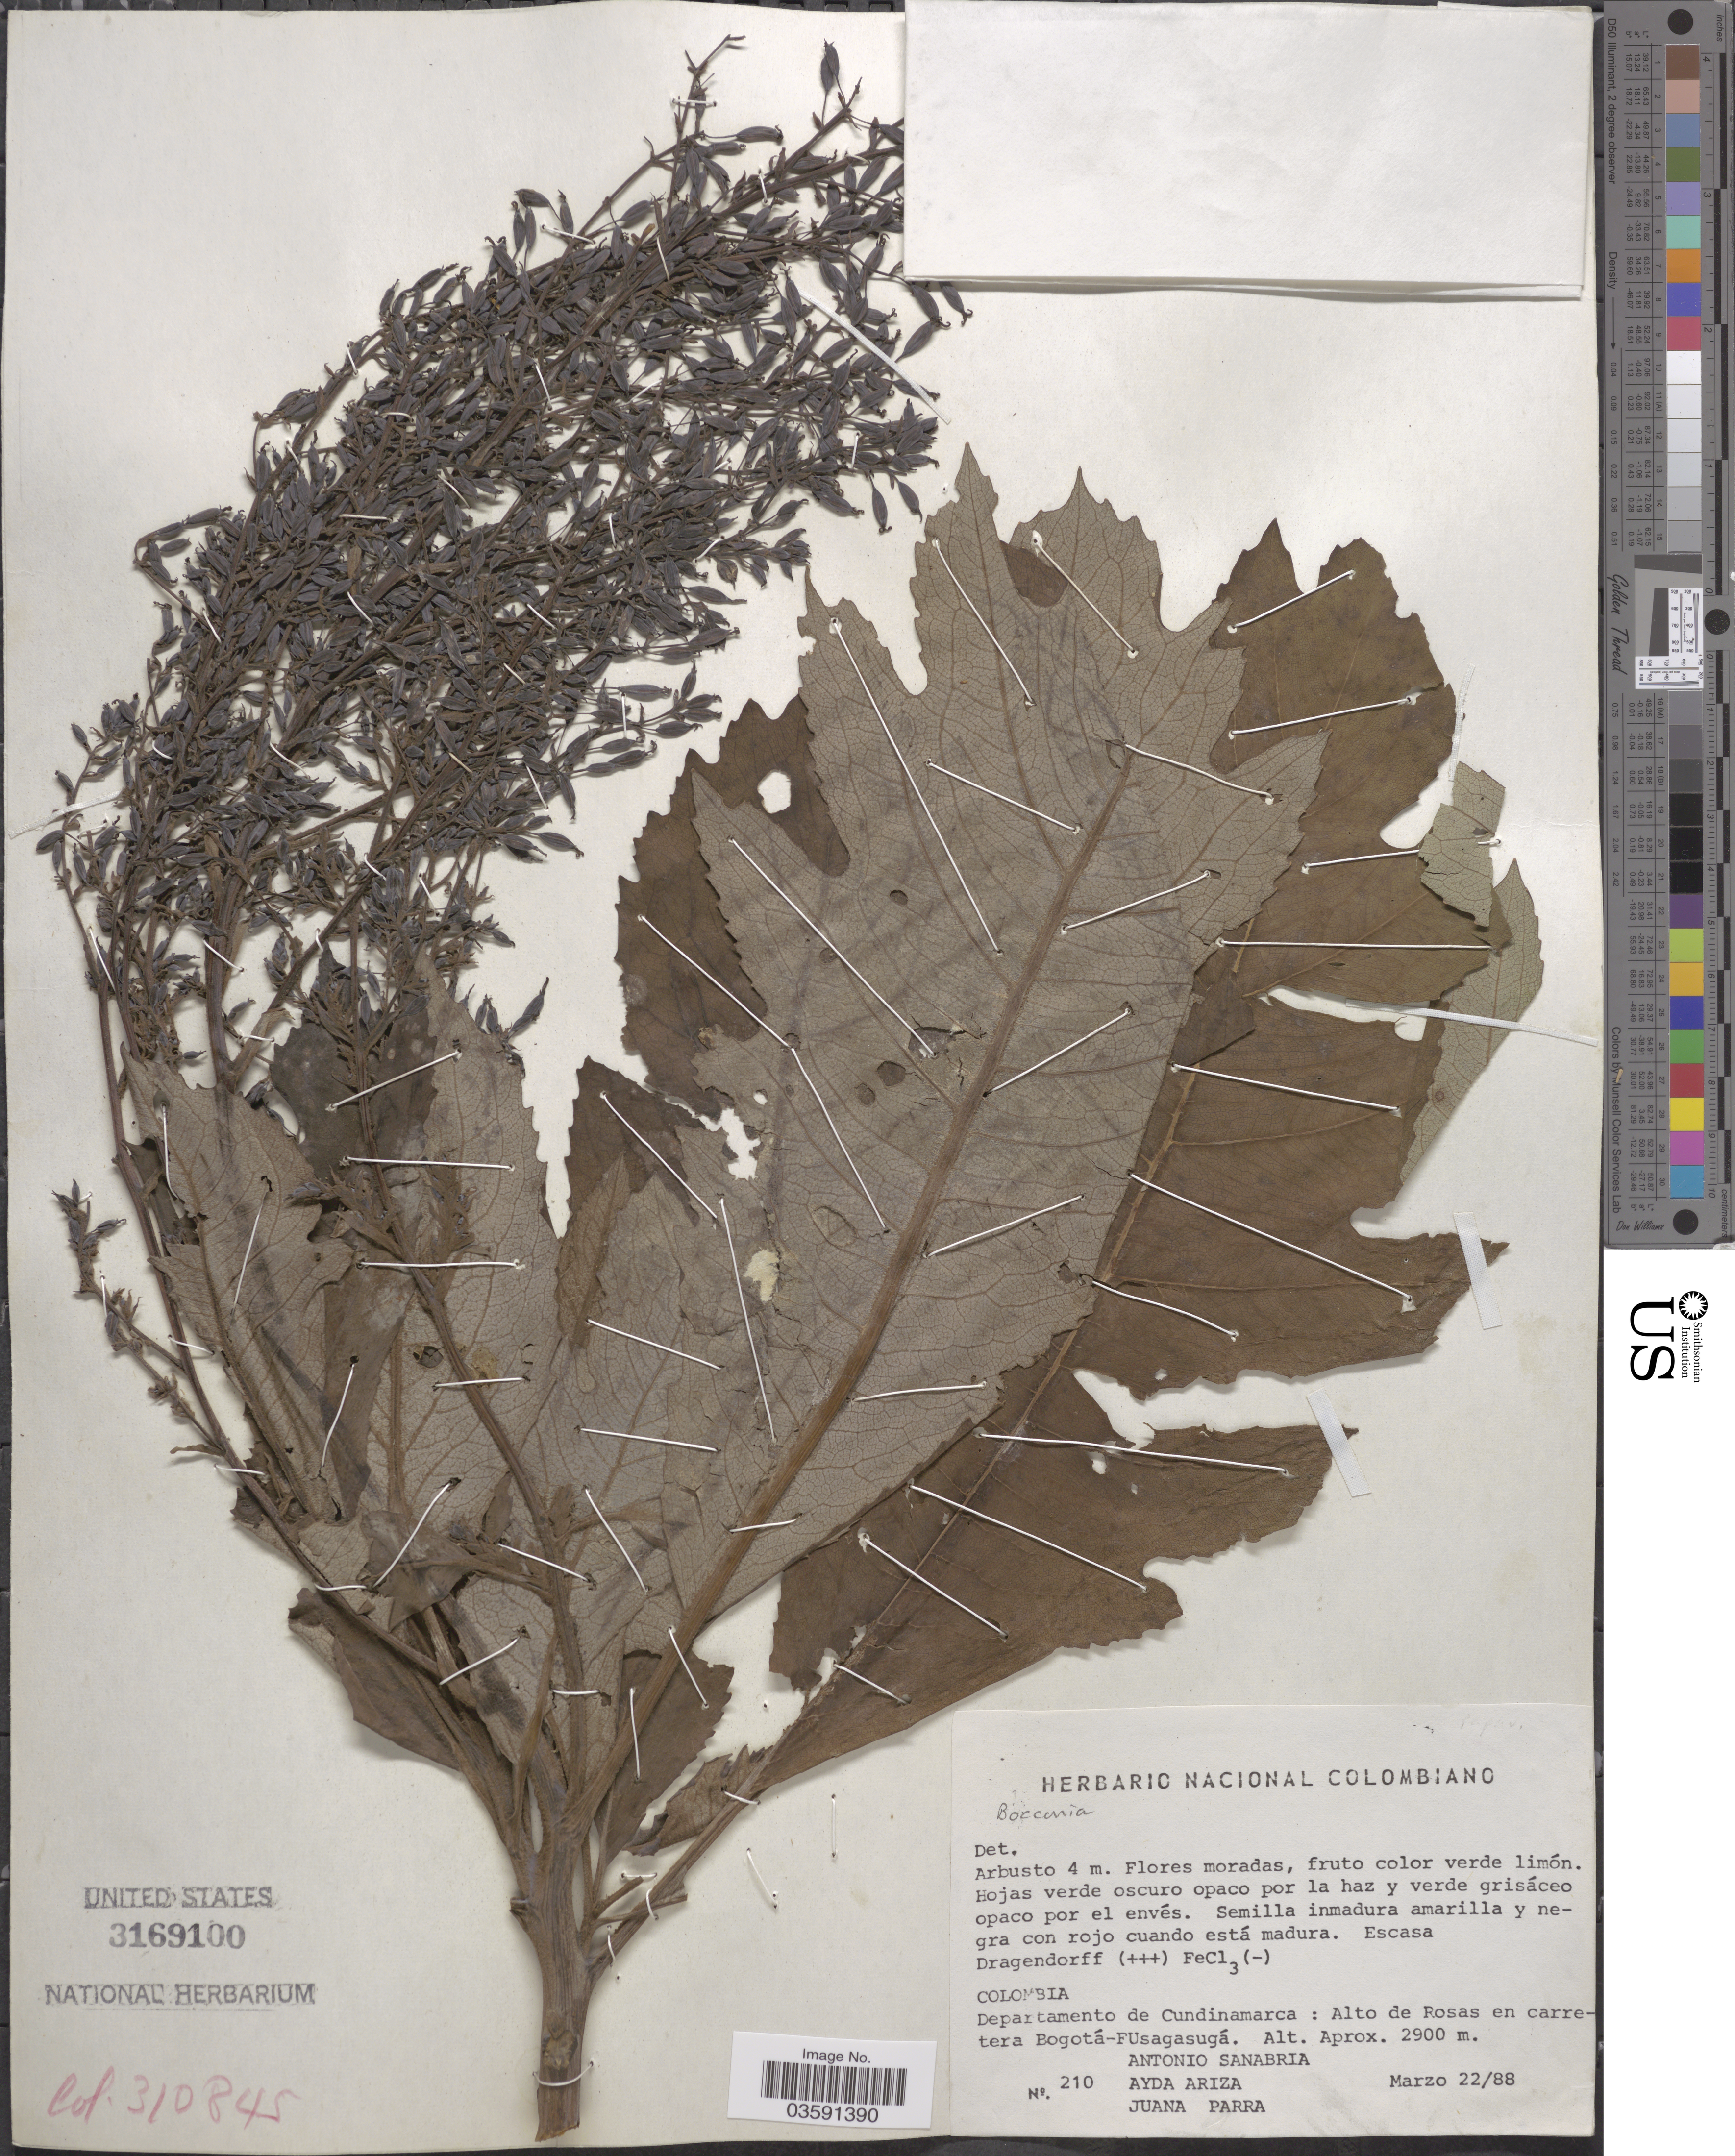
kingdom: Plantae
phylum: Tracheophyta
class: Magnoliopsida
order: Ranunculales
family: Papaveraceae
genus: Bocconia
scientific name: Bocconia sp.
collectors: A. Sanabria, A. Ariza & J. Parra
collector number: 210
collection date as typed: Transcribed d/m/y: 22/3/88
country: Colombia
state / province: Cundinamarca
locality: Departamento de Cundinamarca: Alto de Rosas en carretera Bogotá-Fusagasugá.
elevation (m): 2900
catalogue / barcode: US 3169100